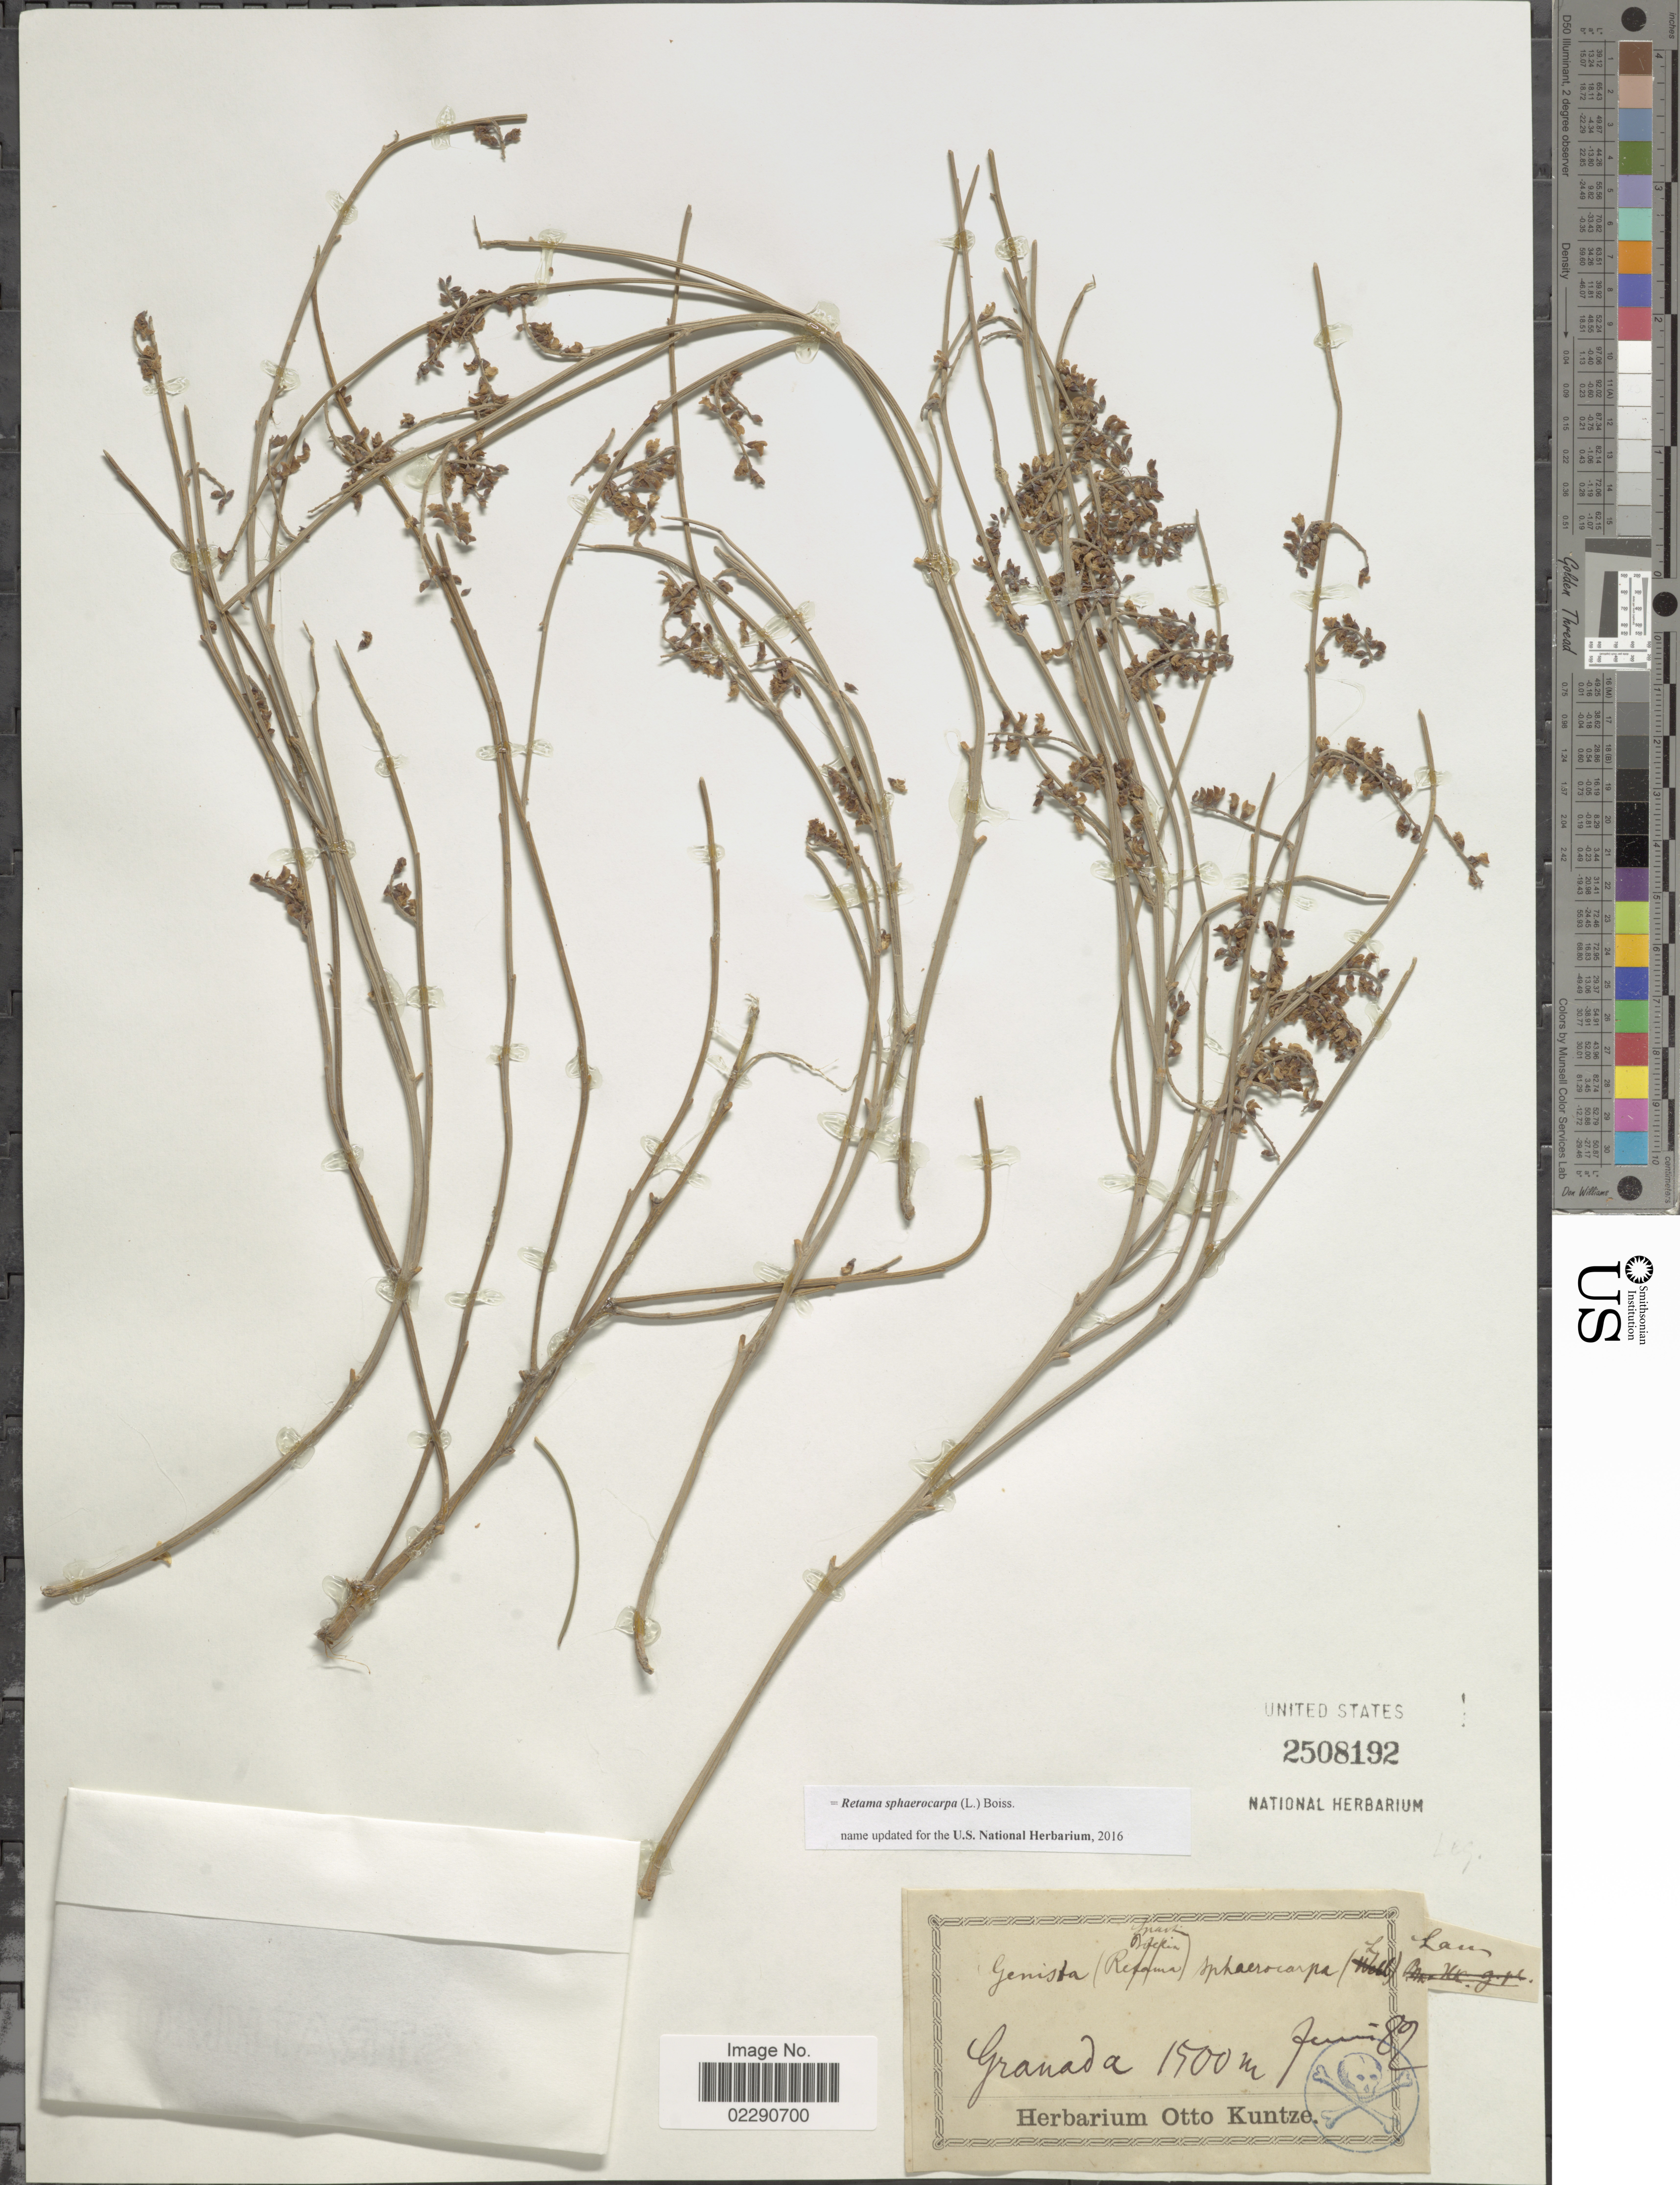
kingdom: Plantae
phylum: Tracheophyta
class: Magnoliopsida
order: Fabales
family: Fabaceae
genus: Retama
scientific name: Retama sphaerocarpa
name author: (L.) Boiss.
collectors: ex herb. Otto Kuntze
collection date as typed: Transcribed d/m/y: /6/89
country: Spain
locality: Granada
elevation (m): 1500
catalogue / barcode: US 2508192